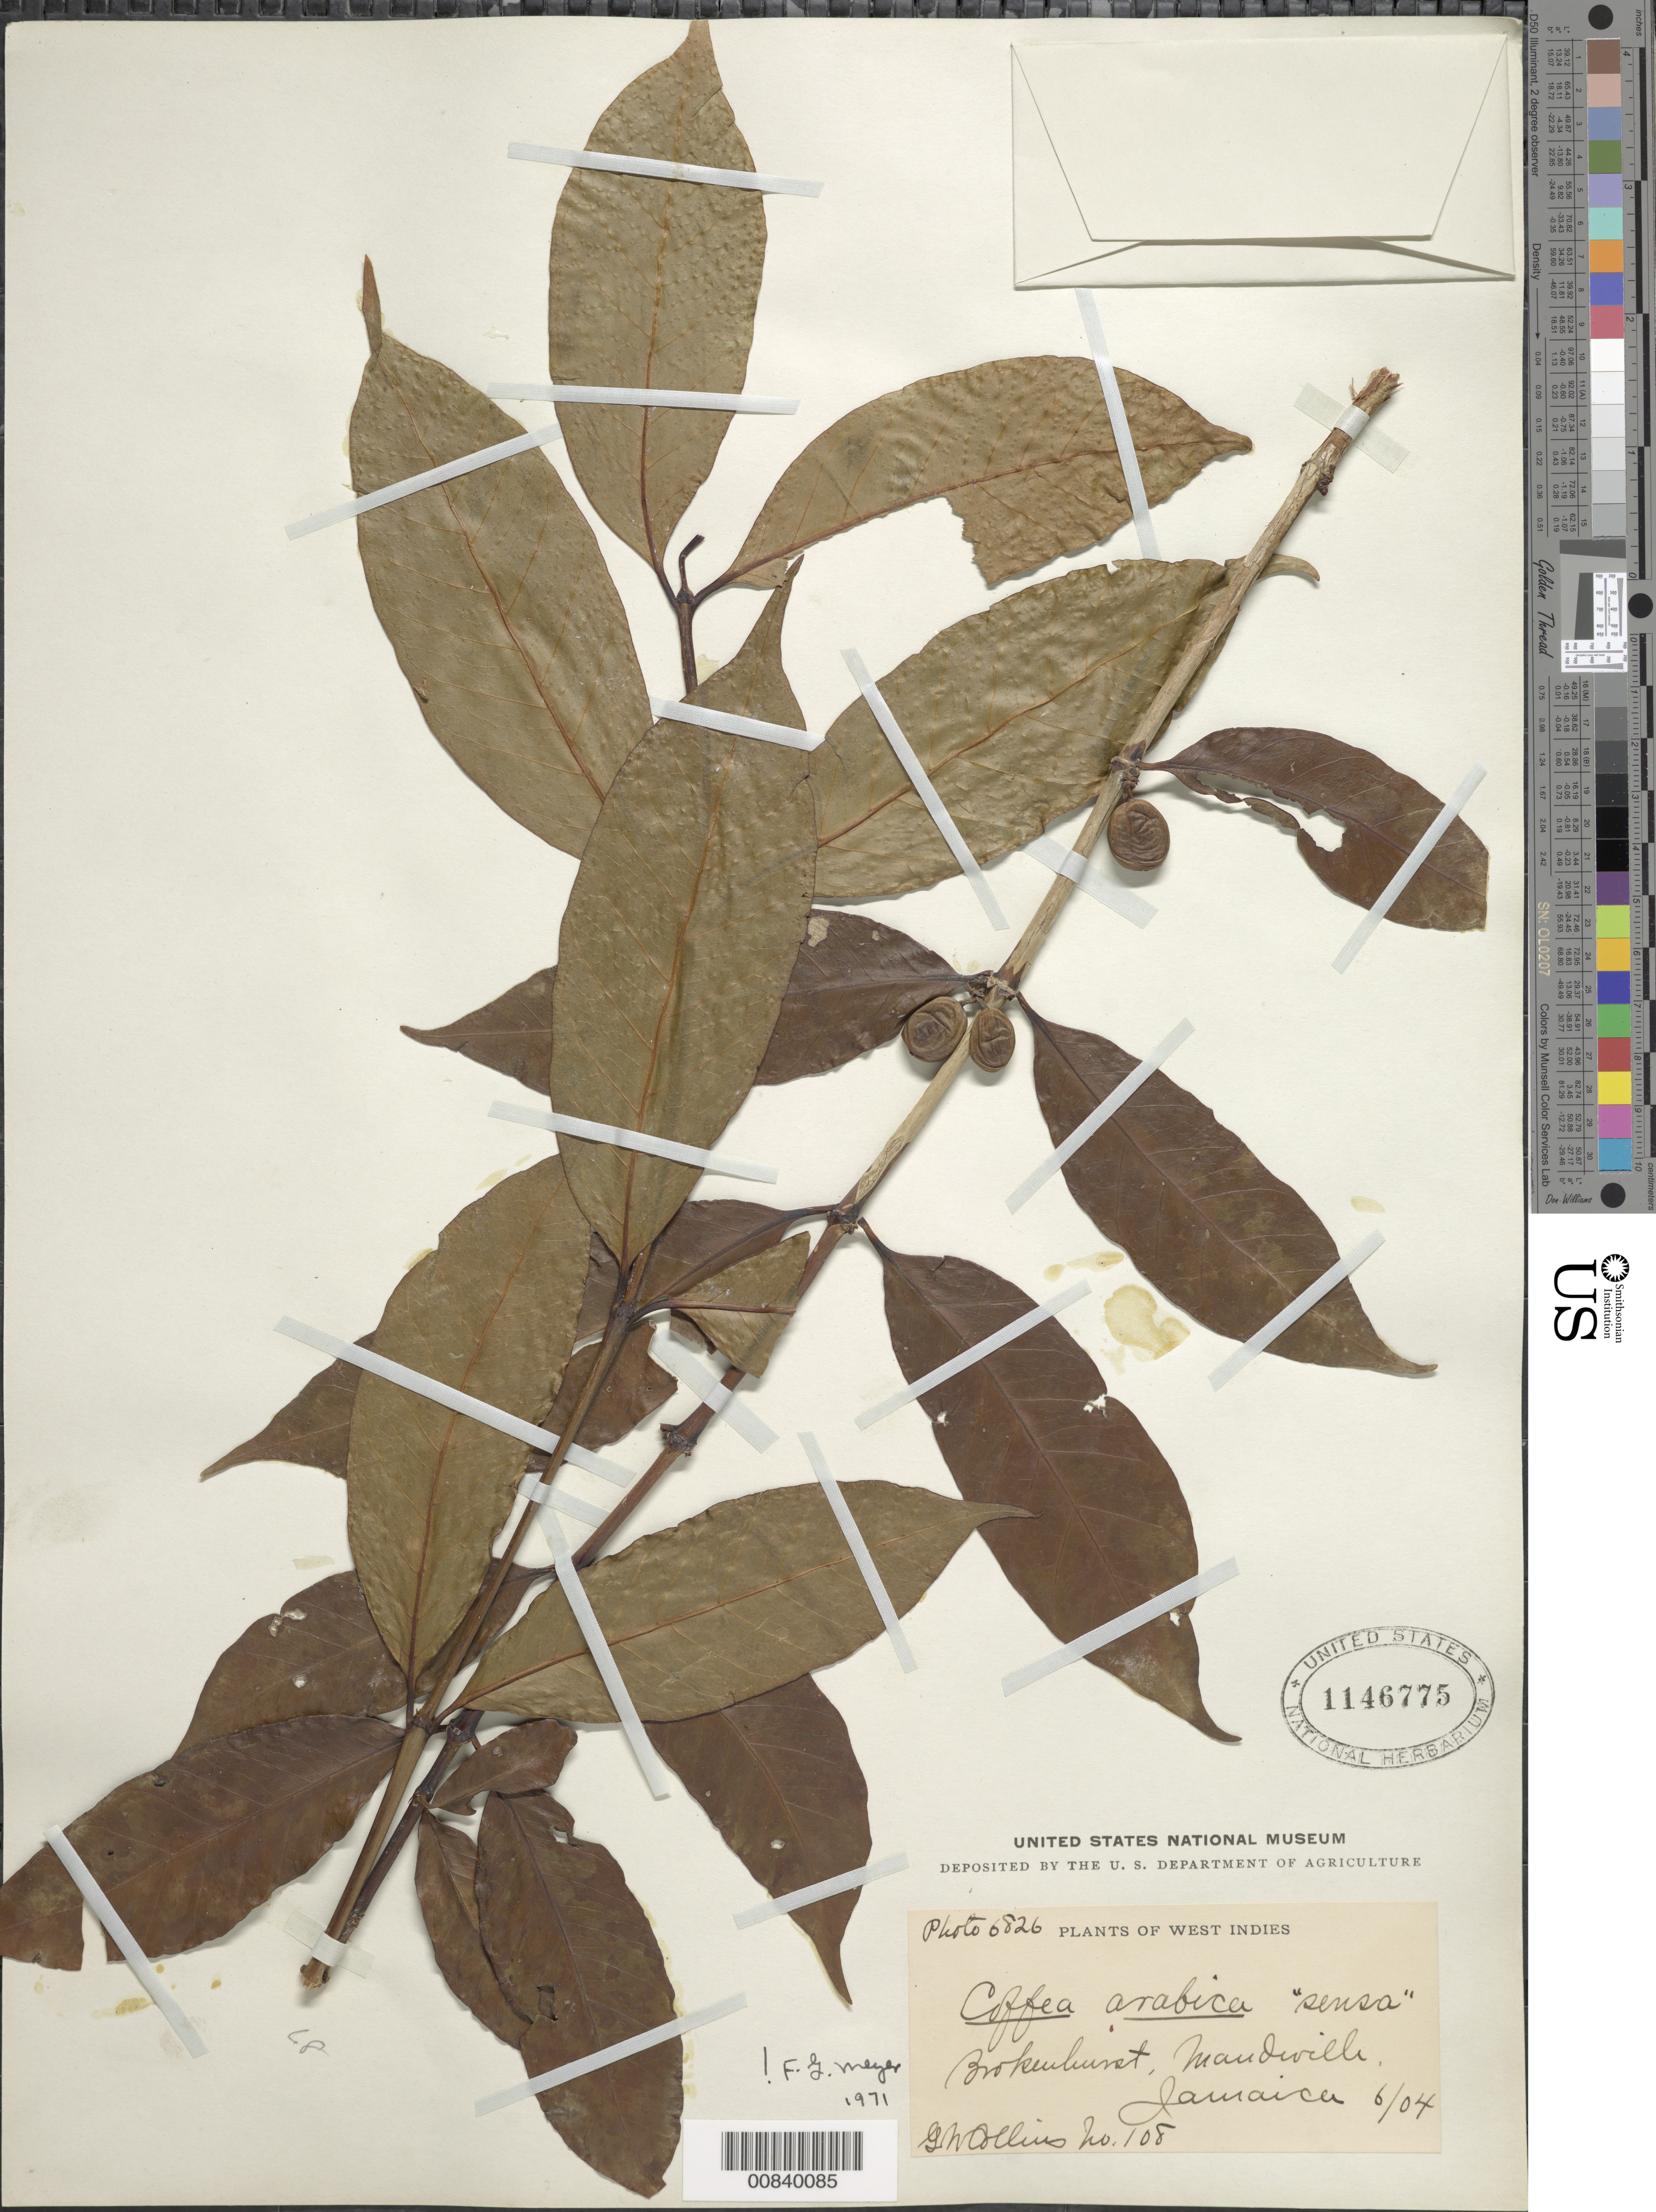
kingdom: Plantae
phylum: Tracheophyta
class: Magnoliopsida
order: Gentianales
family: Rubiaceae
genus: Coffea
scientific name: Coffea arabica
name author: L.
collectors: G. Collins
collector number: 108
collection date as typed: Jun 1904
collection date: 1904-06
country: Jamaica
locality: Brokeuluinst (sp?), Mandeville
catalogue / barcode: US 1146775